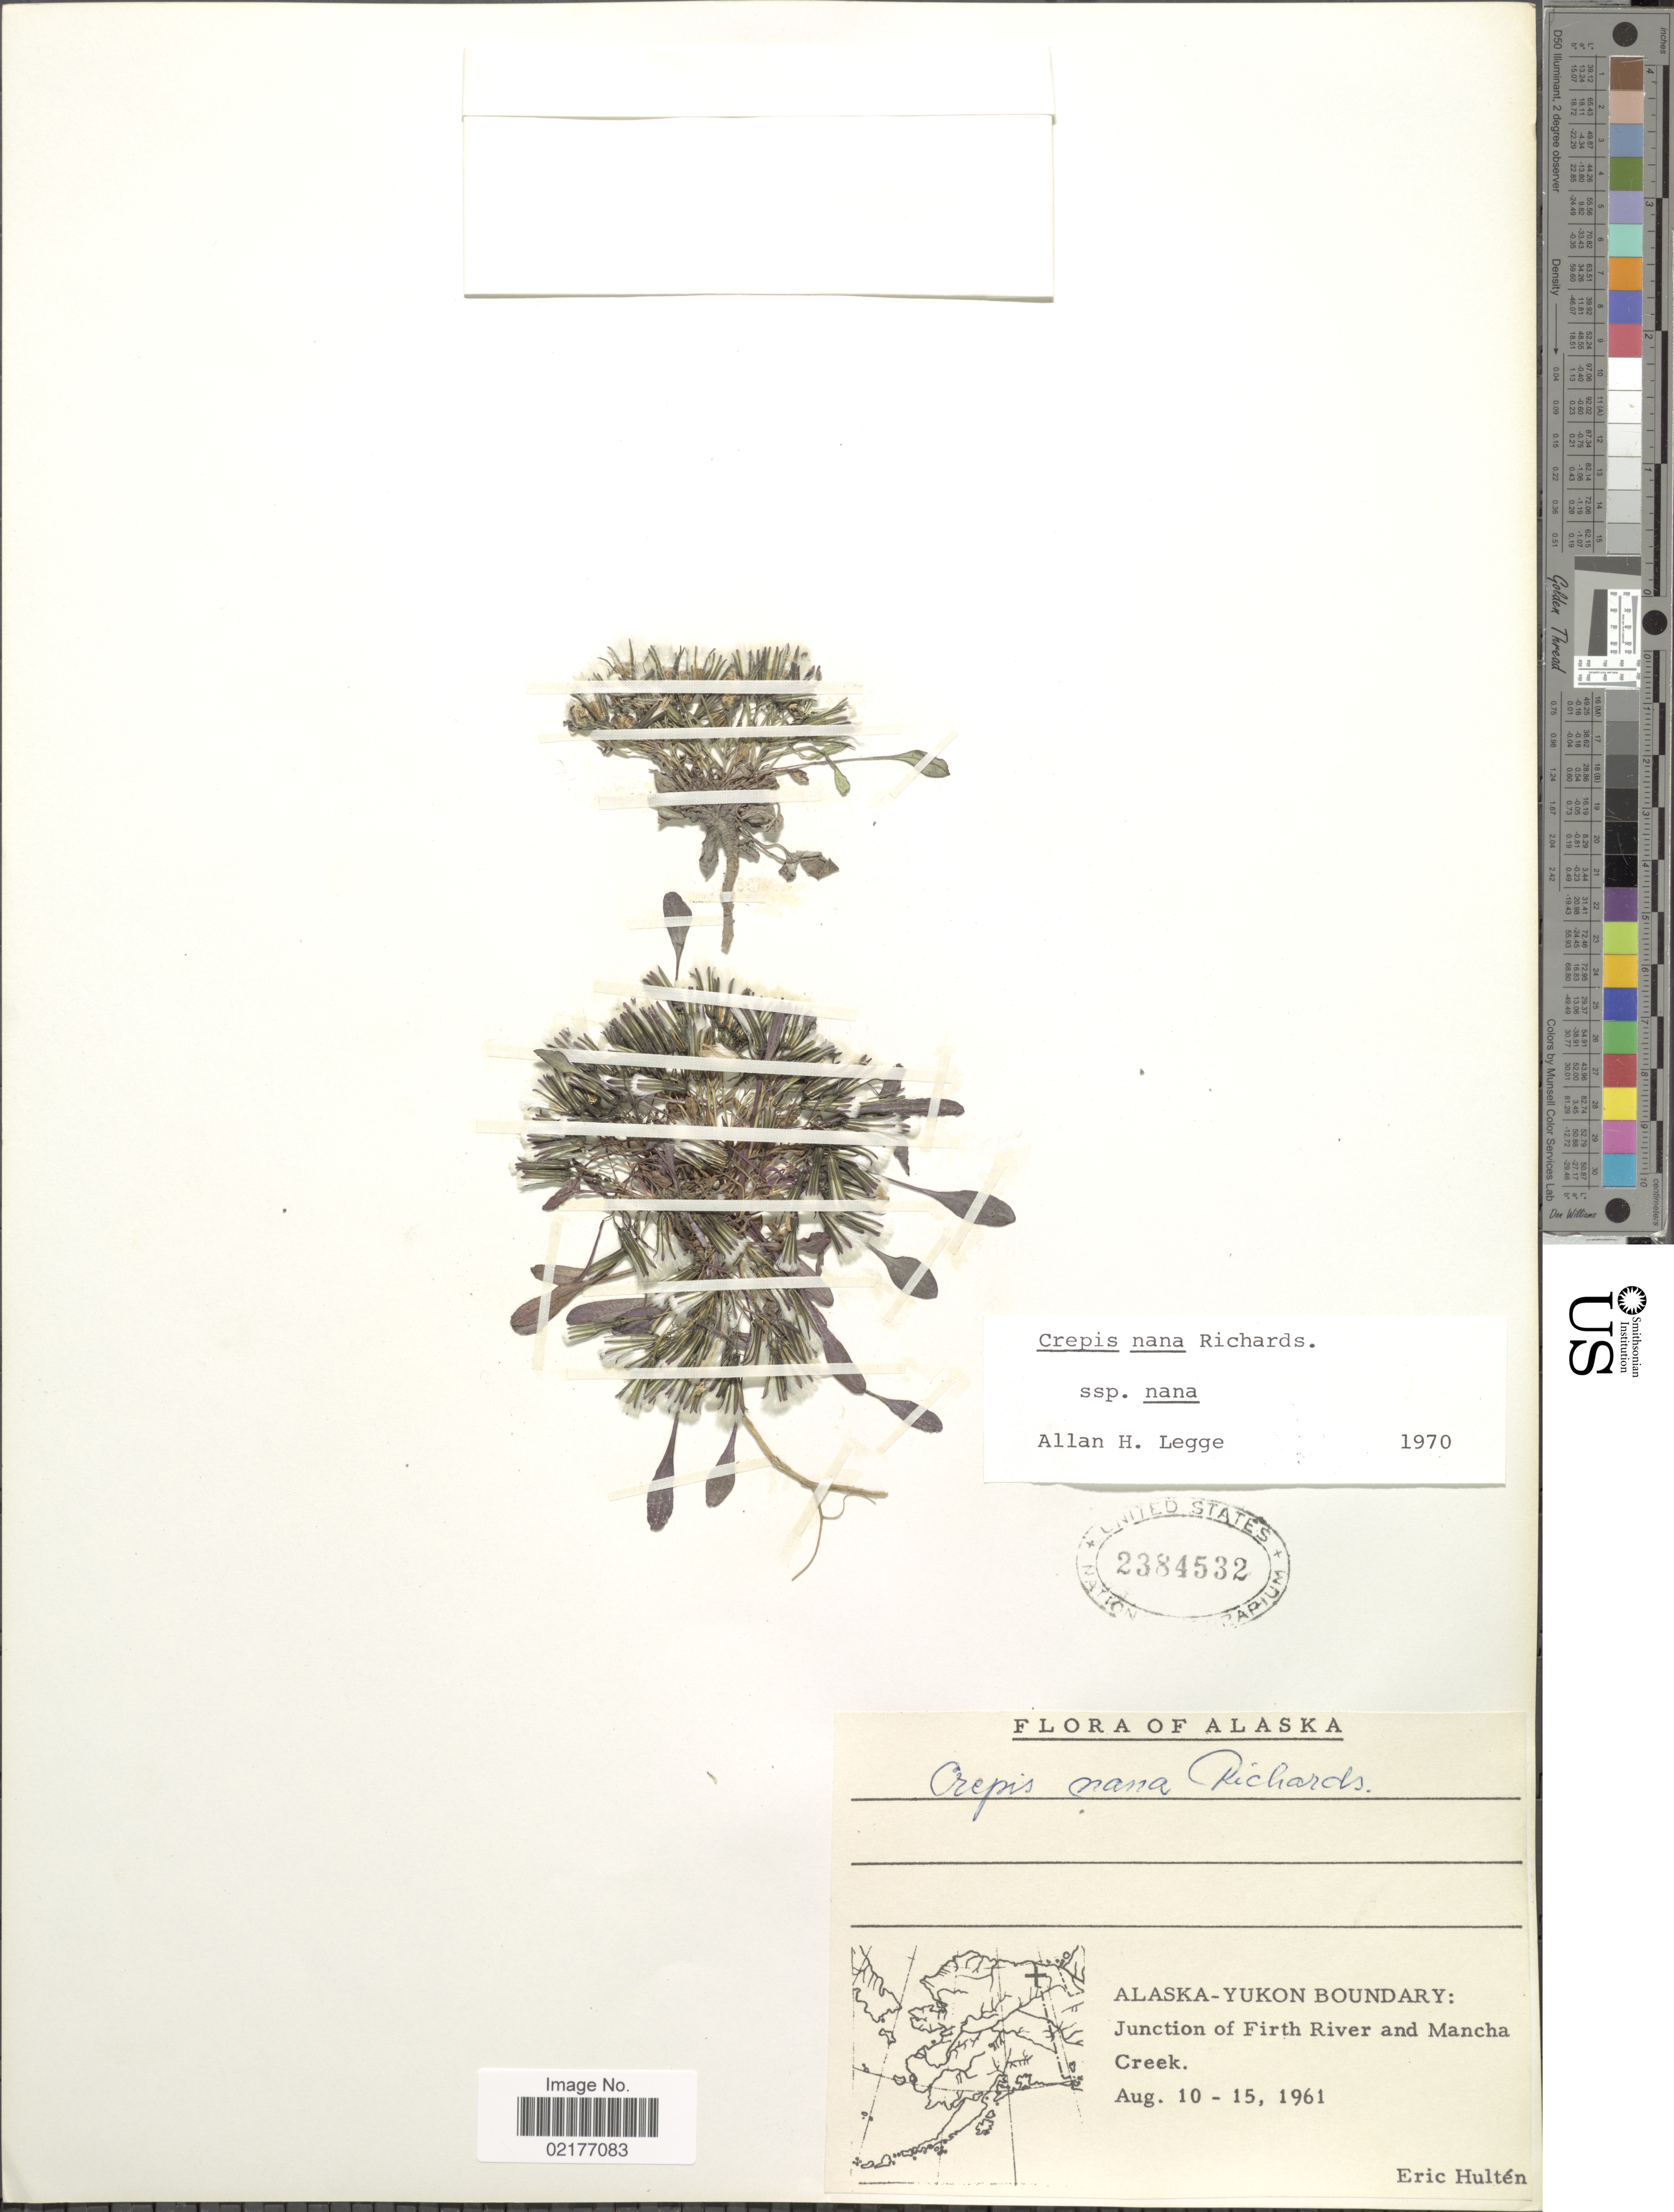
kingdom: Plantae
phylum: Tracheophyta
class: Magnoliopsida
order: Asterales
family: Asteraceae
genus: Askellia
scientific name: Askellia pygmaea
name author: (Ledeb.) Sennikov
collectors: E. G. Hultén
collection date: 1961-08-10/1961-08-15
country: United States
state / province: Alaska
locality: Alaska-Yukon Boundary: Junction of Firth River and Mancha Creek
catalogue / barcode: US 2384532